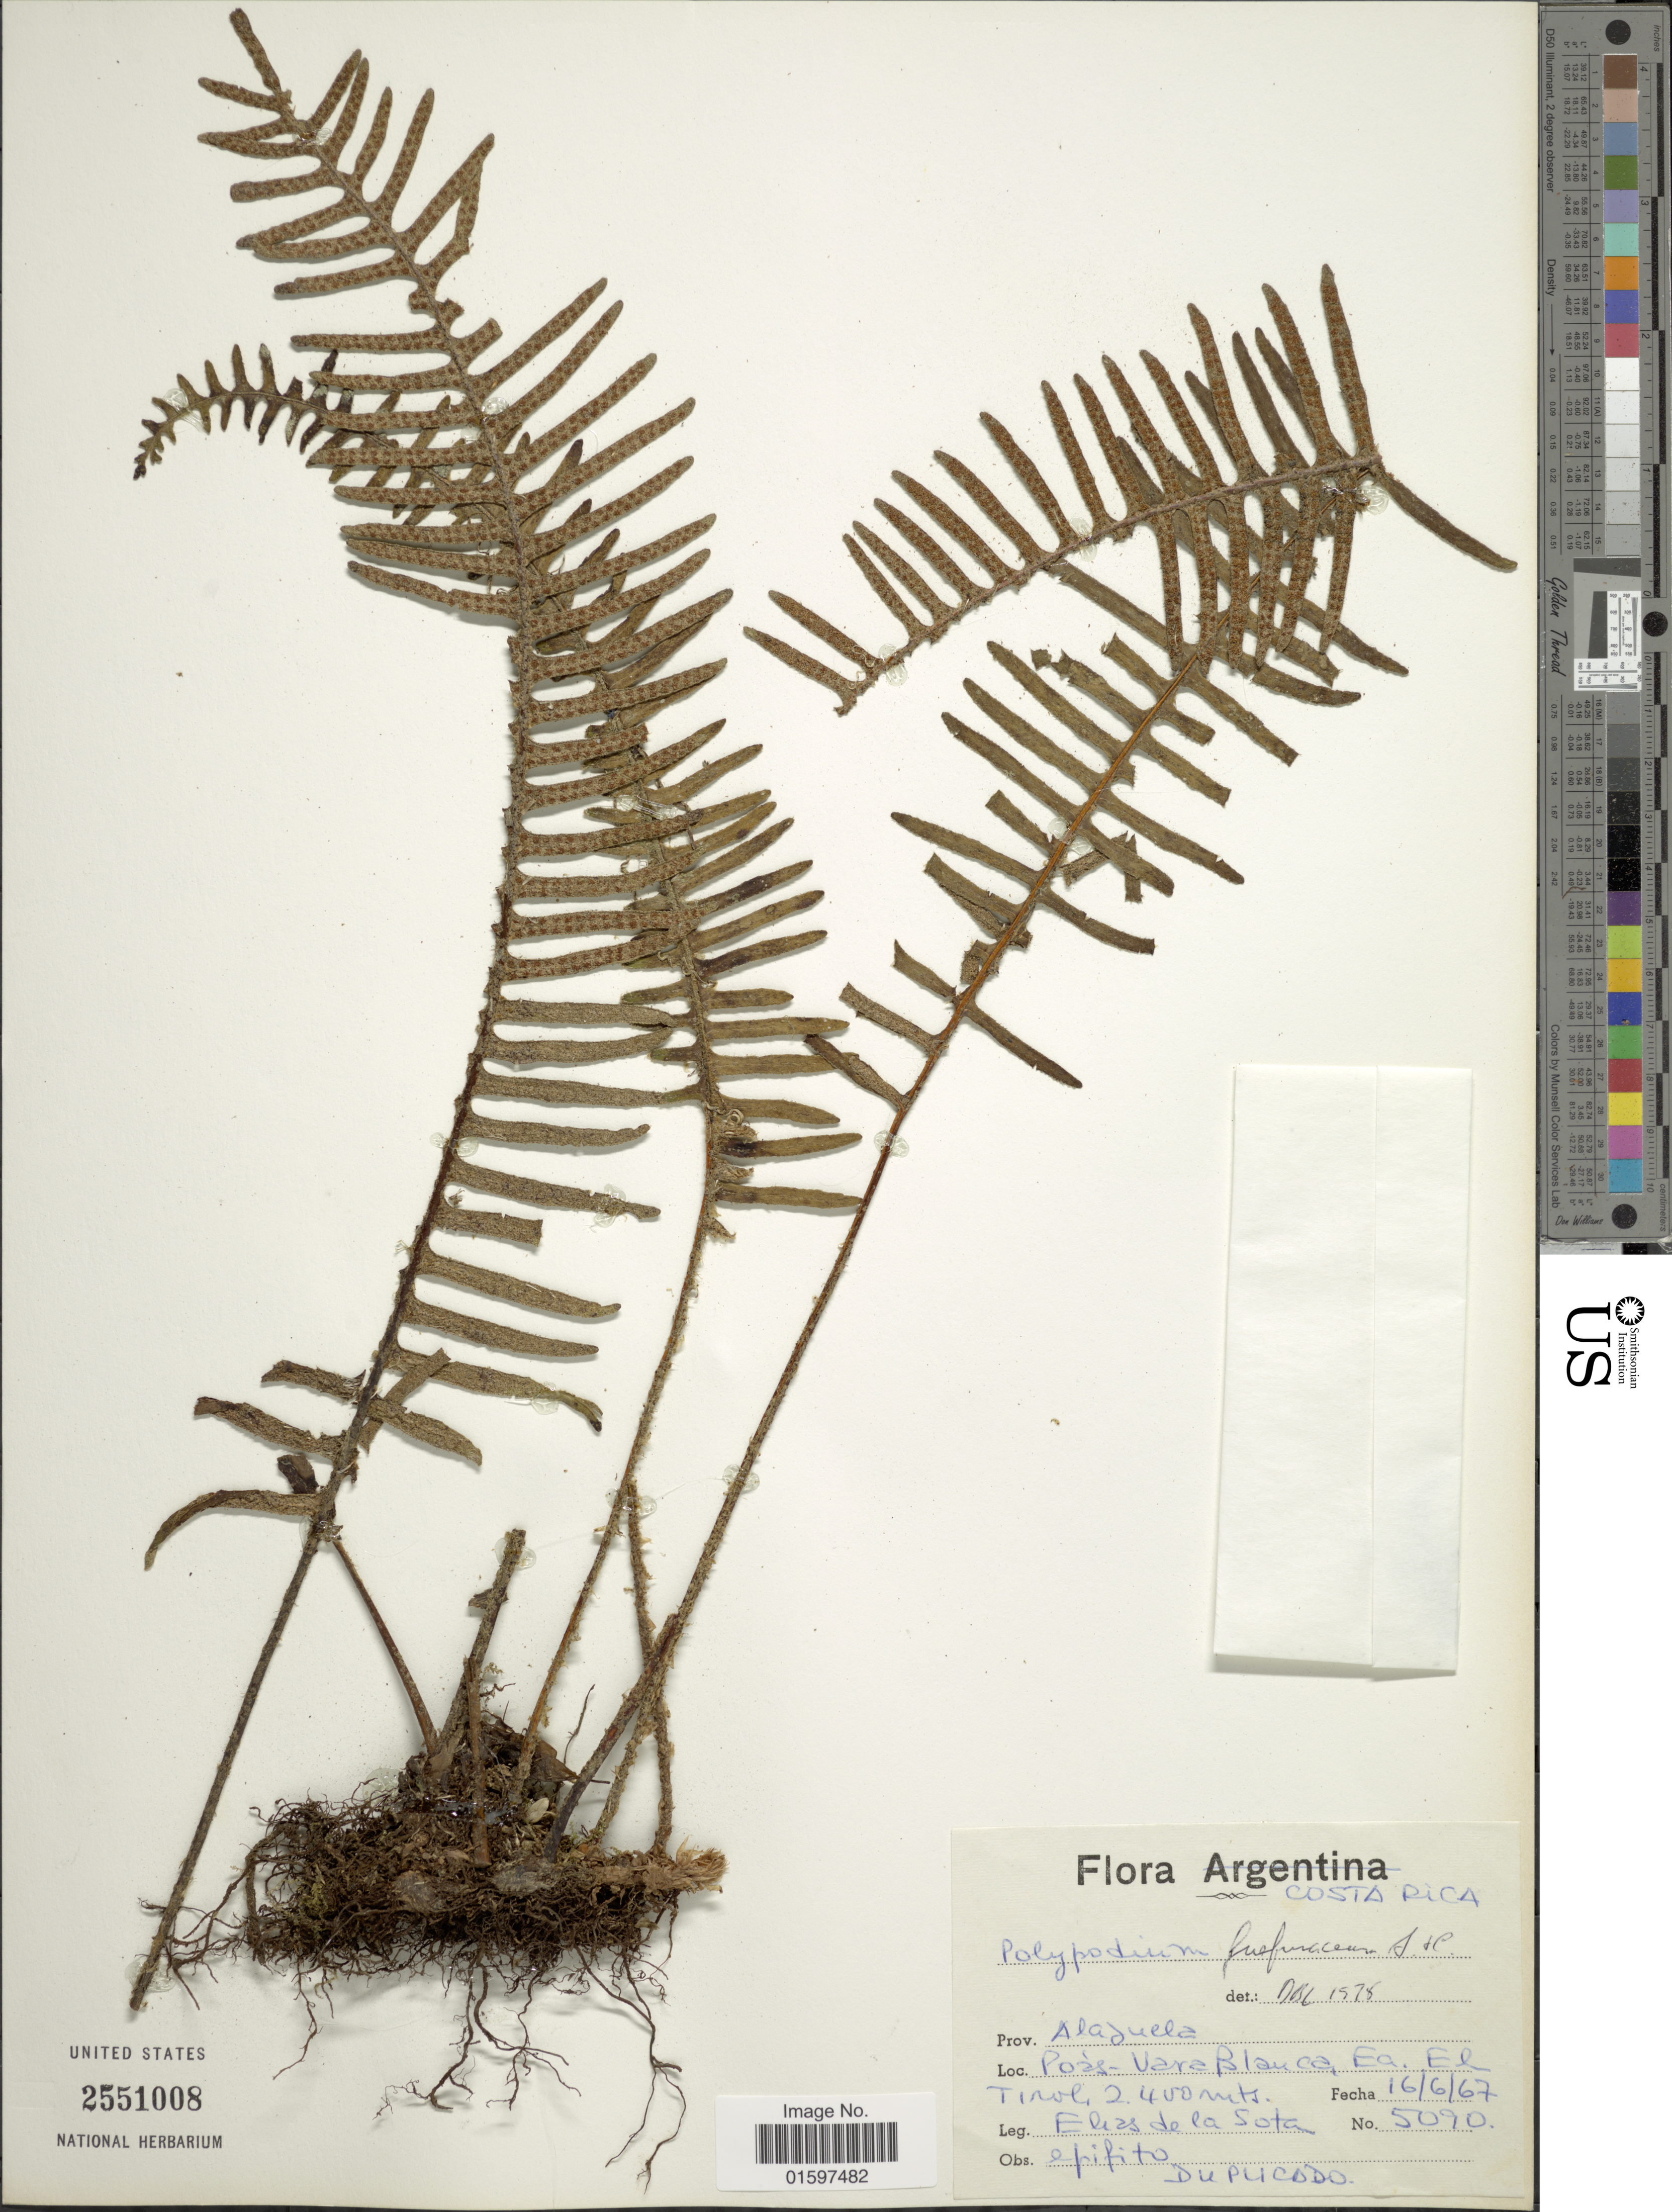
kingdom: Plantae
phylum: Tracheophyta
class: Polypodiopsida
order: Polypodiales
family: Polypodiaceae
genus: Pleopeltis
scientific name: Pleopeltis furfuracea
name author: (Schltdl. & Cham.) A.R. Sm. & Tejero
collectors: E. R. de la Sota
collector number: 59090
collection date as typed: Transcribed d/m/y: 16/6/67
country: Costa Rica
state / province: Alajuela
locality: Poás - Vara Blanca, Ea. El Tirol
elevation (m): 2400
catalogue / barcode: US 2551008